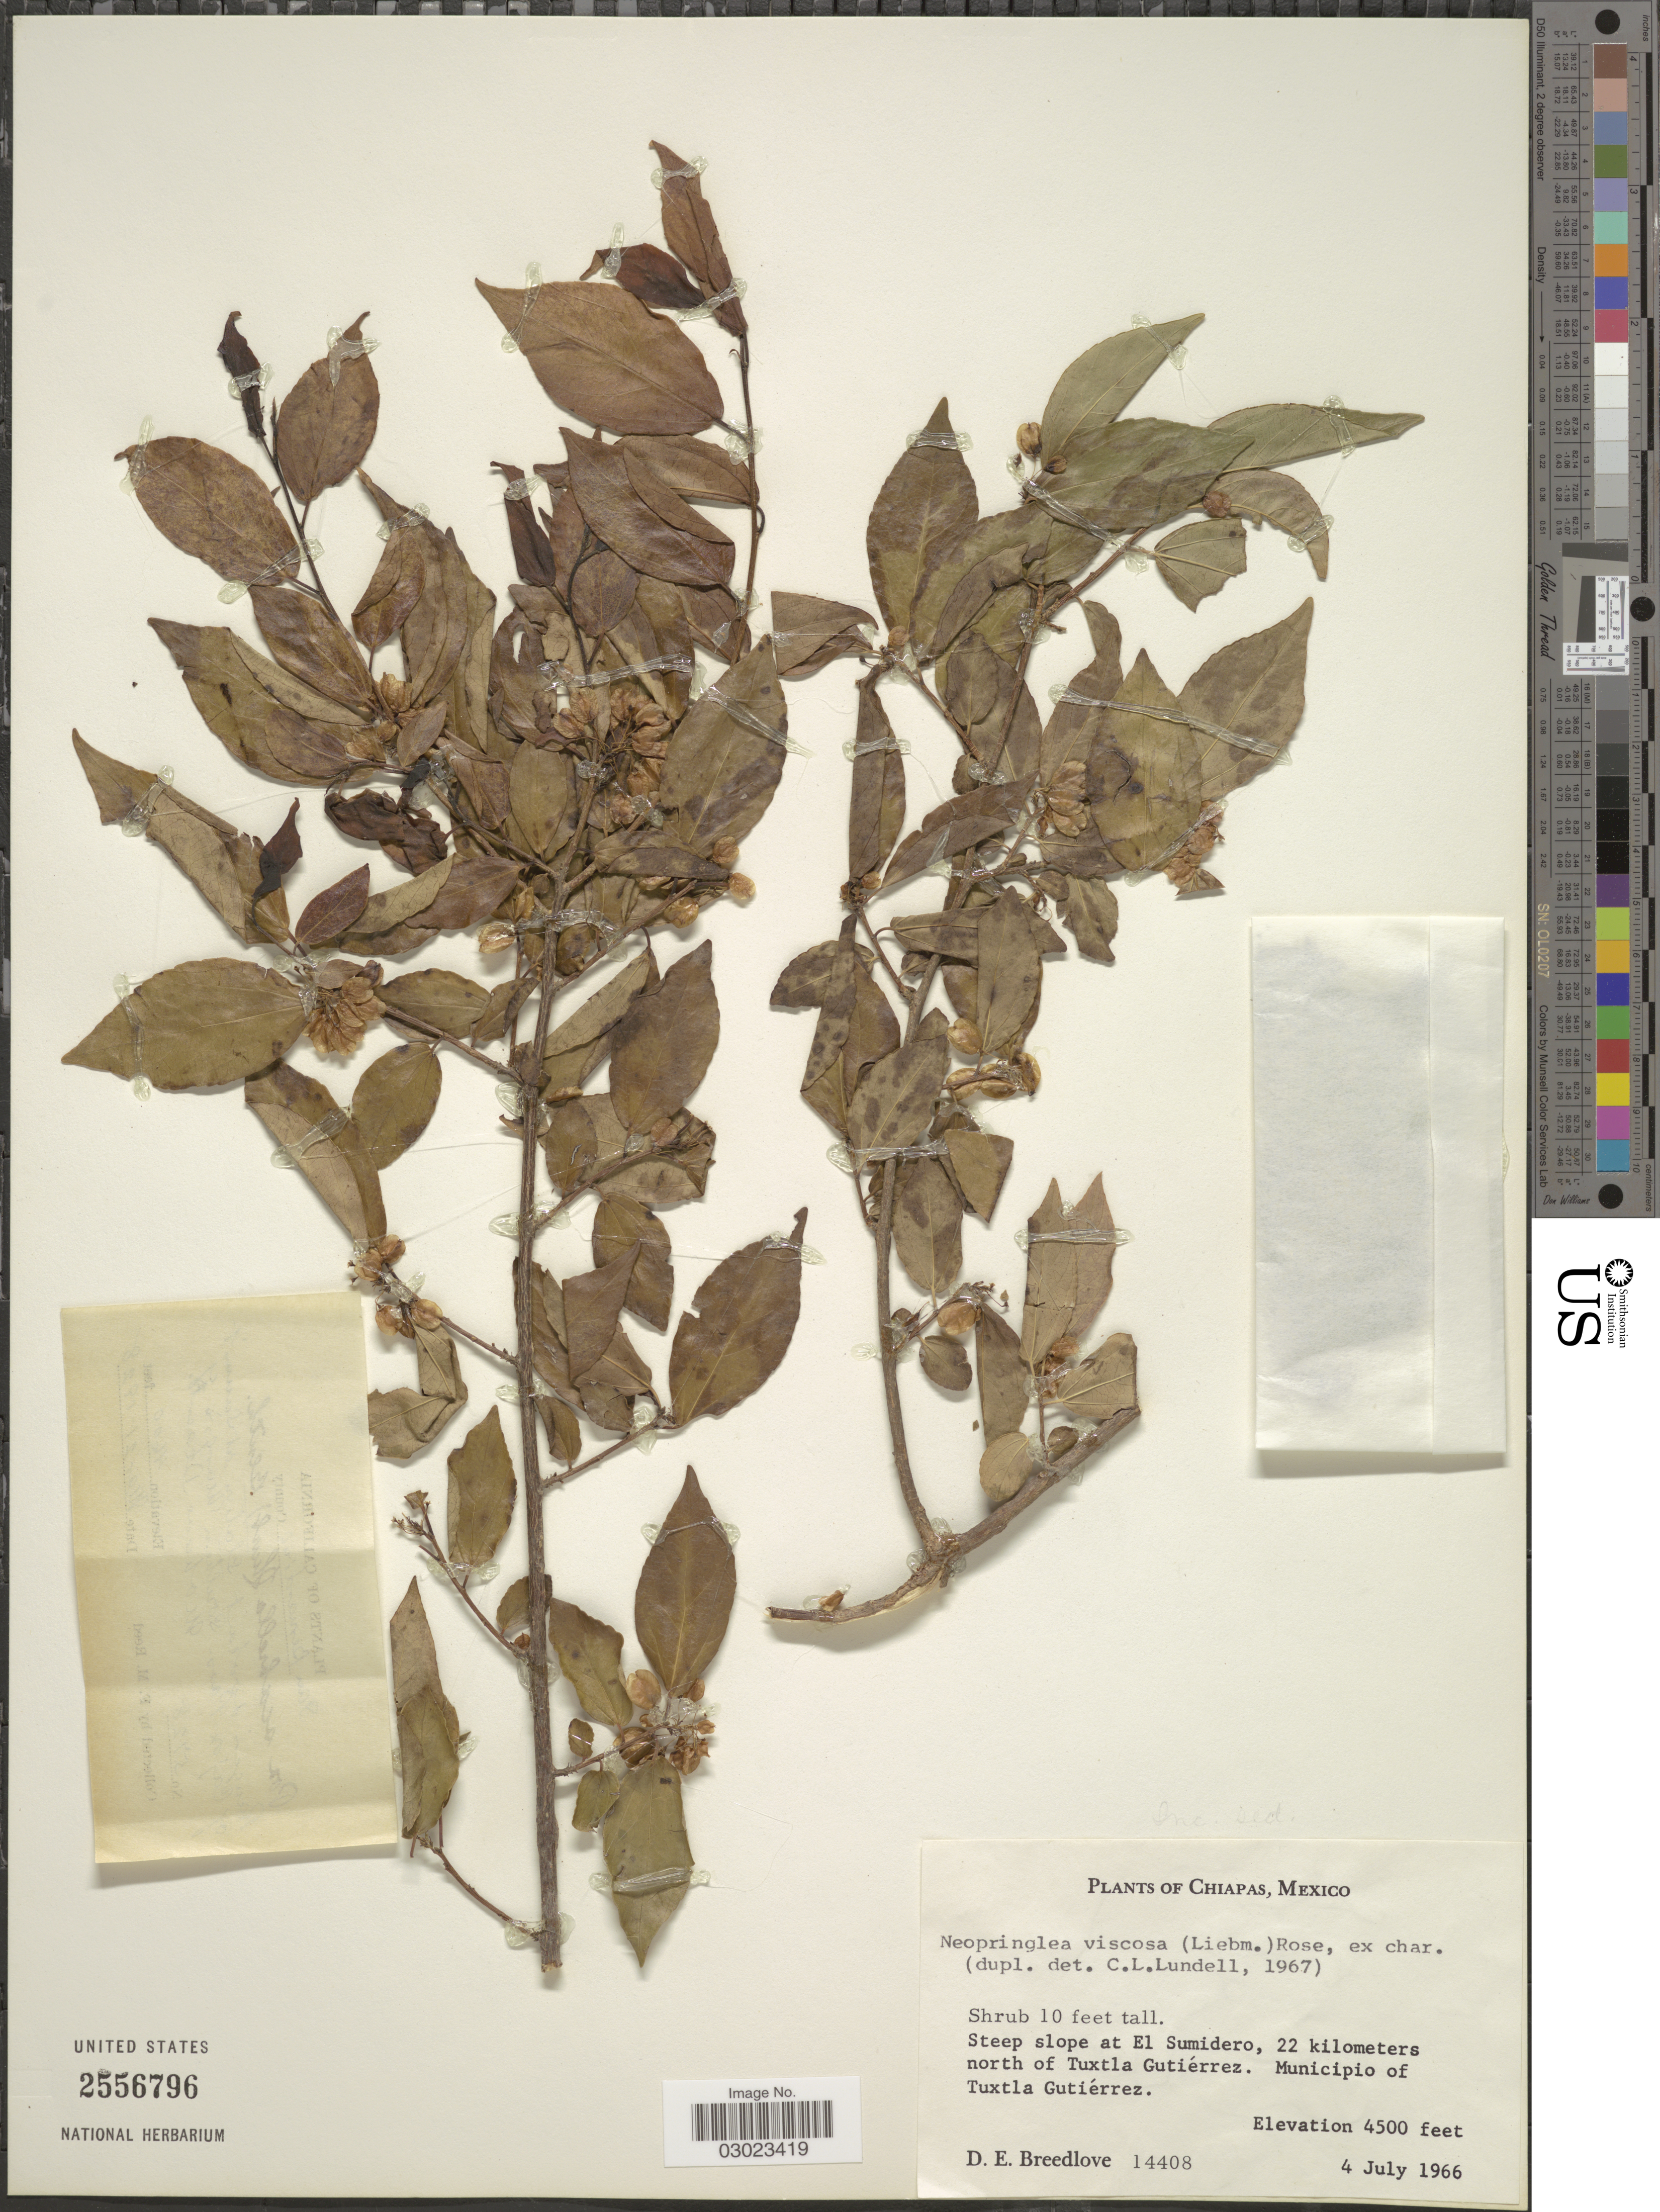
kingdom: Plantae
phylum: Tracheophyta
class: Magnoliopsida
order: Malpighiales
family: Salicaceae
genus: Neopringlea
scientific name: Neopringlea viscosa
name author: (Liebm.) Rose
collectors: D. E. Breedlove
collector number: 14408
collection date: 1966-07-04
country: Mexico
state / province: Chiapas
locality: Steep slope at El Sumidero, 22 kilometers north of Tuxtla Gutiérrez. Municipio of Tuxtla Gutiérrez.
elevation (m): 1372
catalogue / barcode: US 2556796